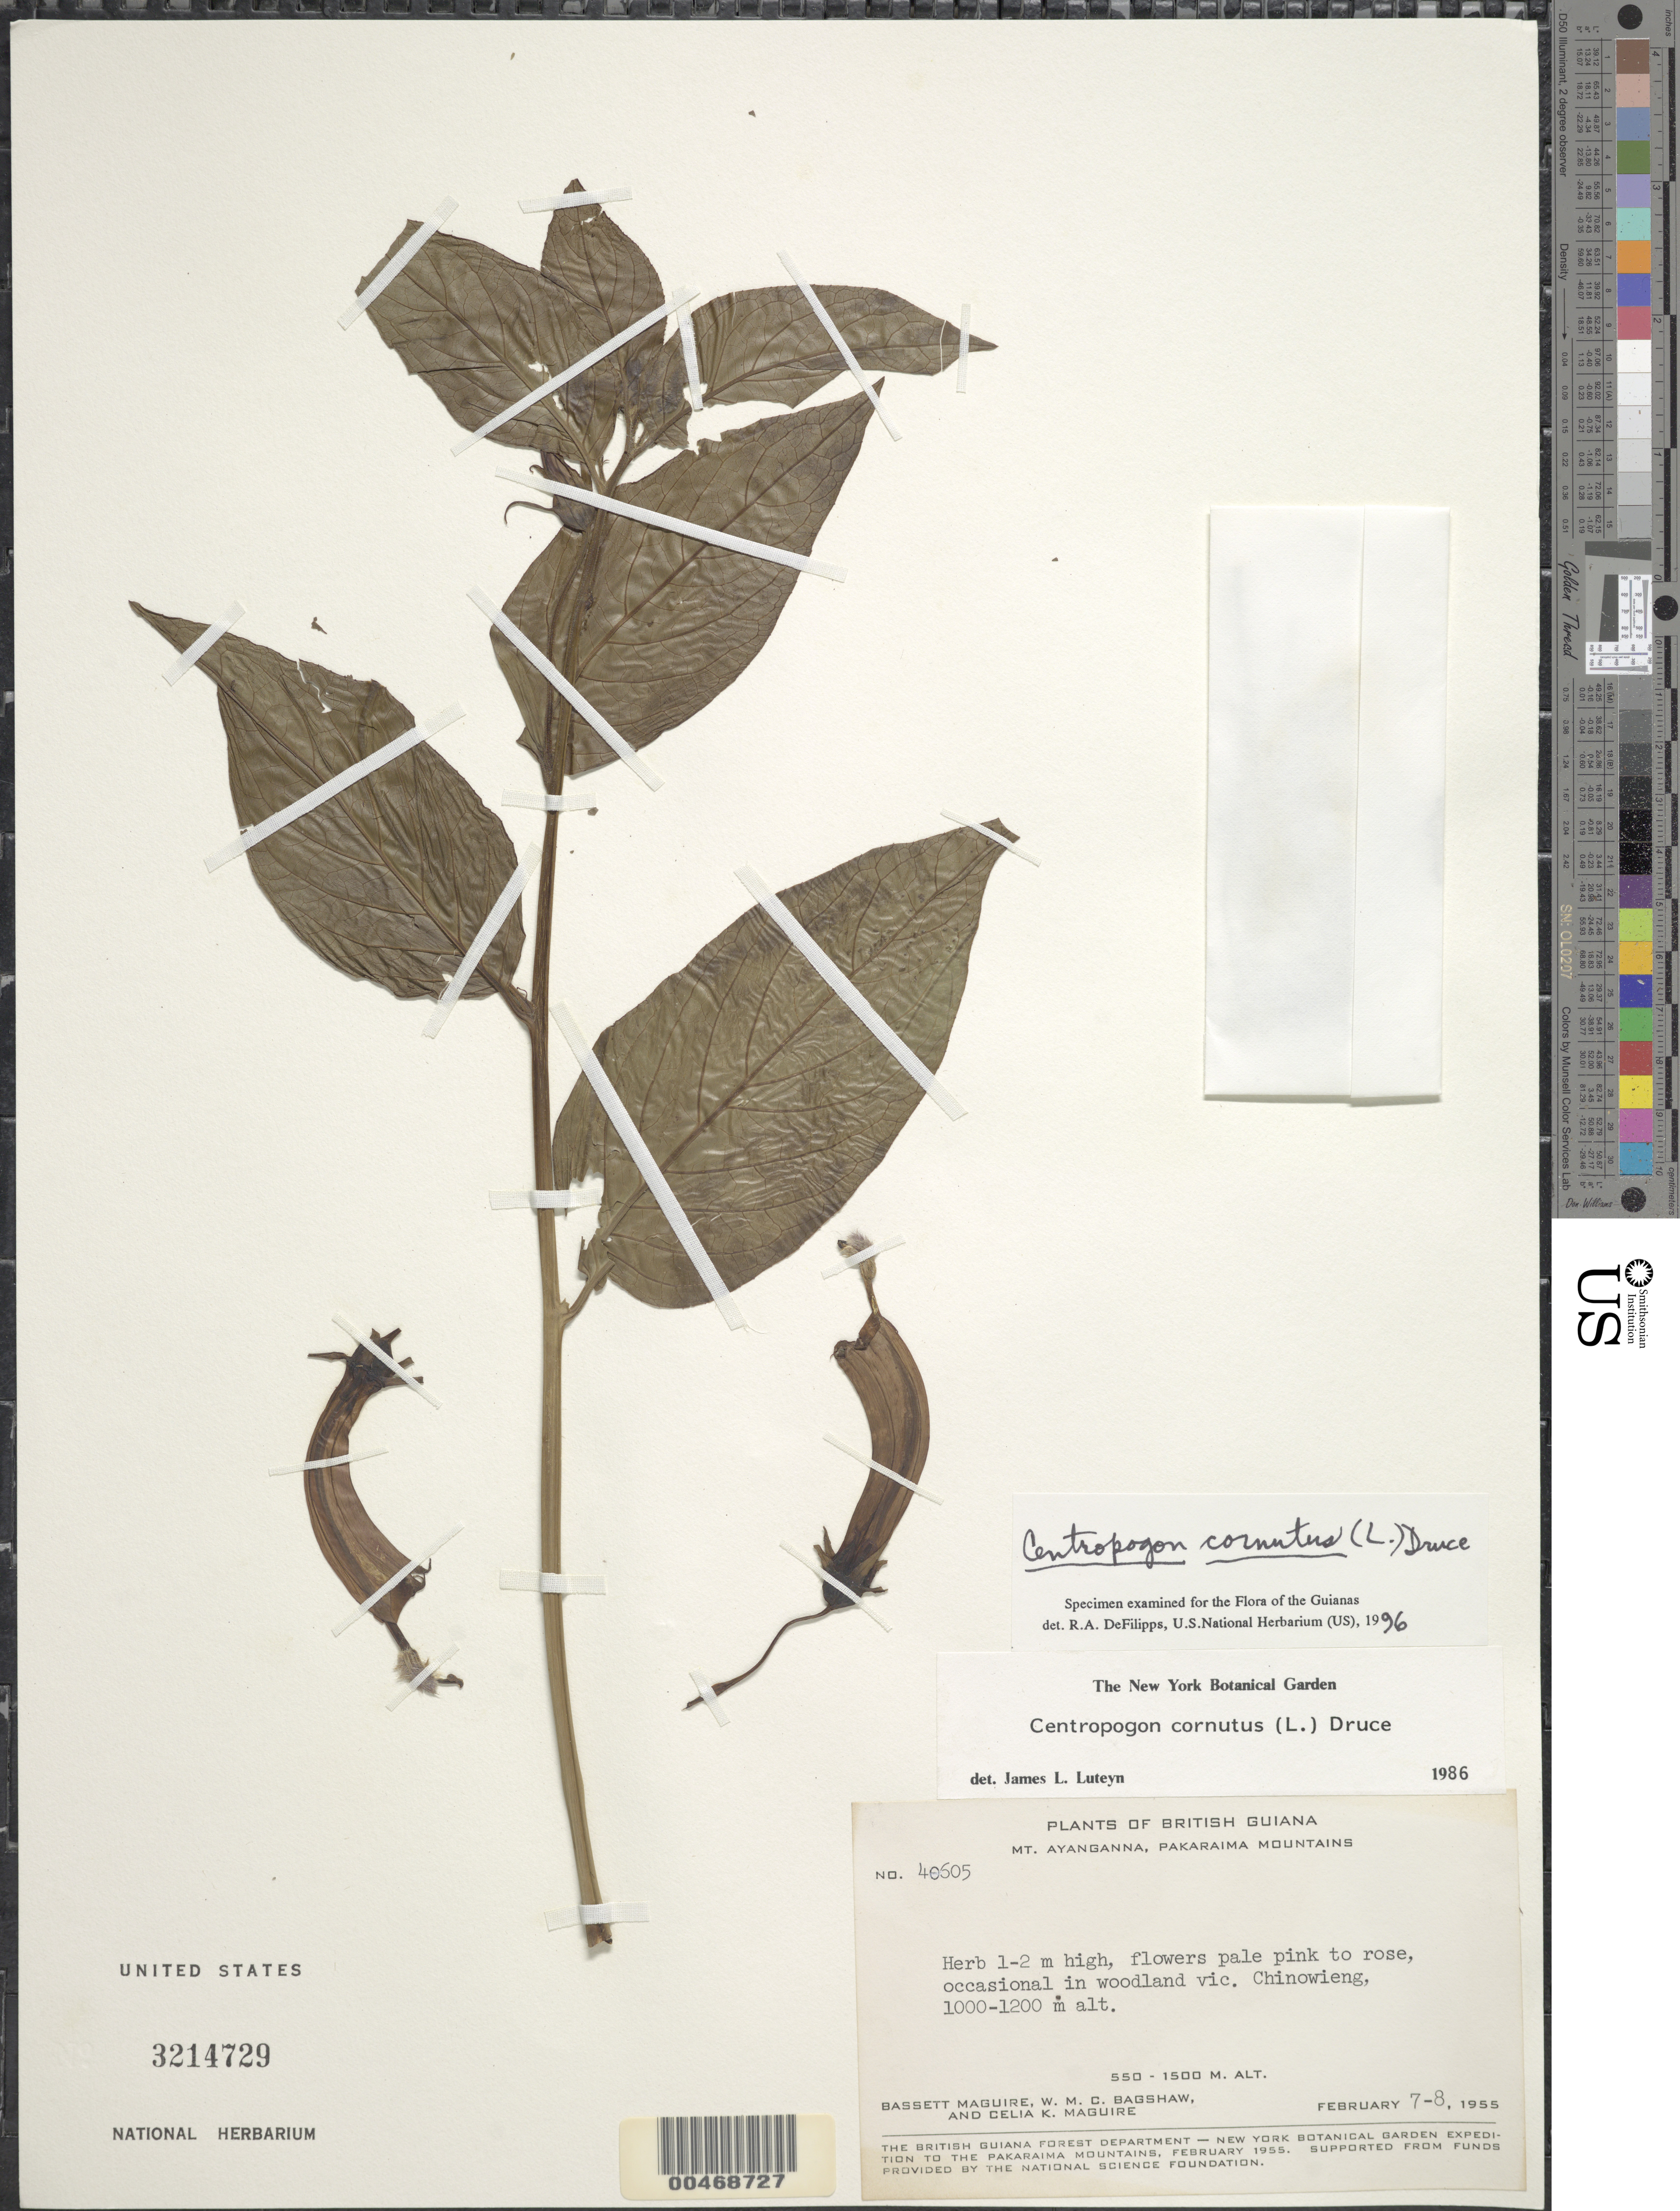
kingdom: Plantae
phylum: Tracheophyta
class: Magnoliopsida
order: Asterales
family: Campanulaceae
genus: Centropogon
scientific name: Centropogon cornutus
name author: (L.) Druce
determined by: DeFilipps, R. A.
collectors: B. Maguire, W. Bagshaw & C. K. Maguire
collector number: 40605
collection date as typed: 7-Feb-55 to 8-Feb-55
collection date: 1955-02-07/1955-02-08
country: Guyana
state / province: Cuyuni-Mazaruni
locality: Mt. Ayanganna, Pakaraima Mts.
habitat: Woodland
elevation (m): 1000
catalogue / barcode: US 3214729